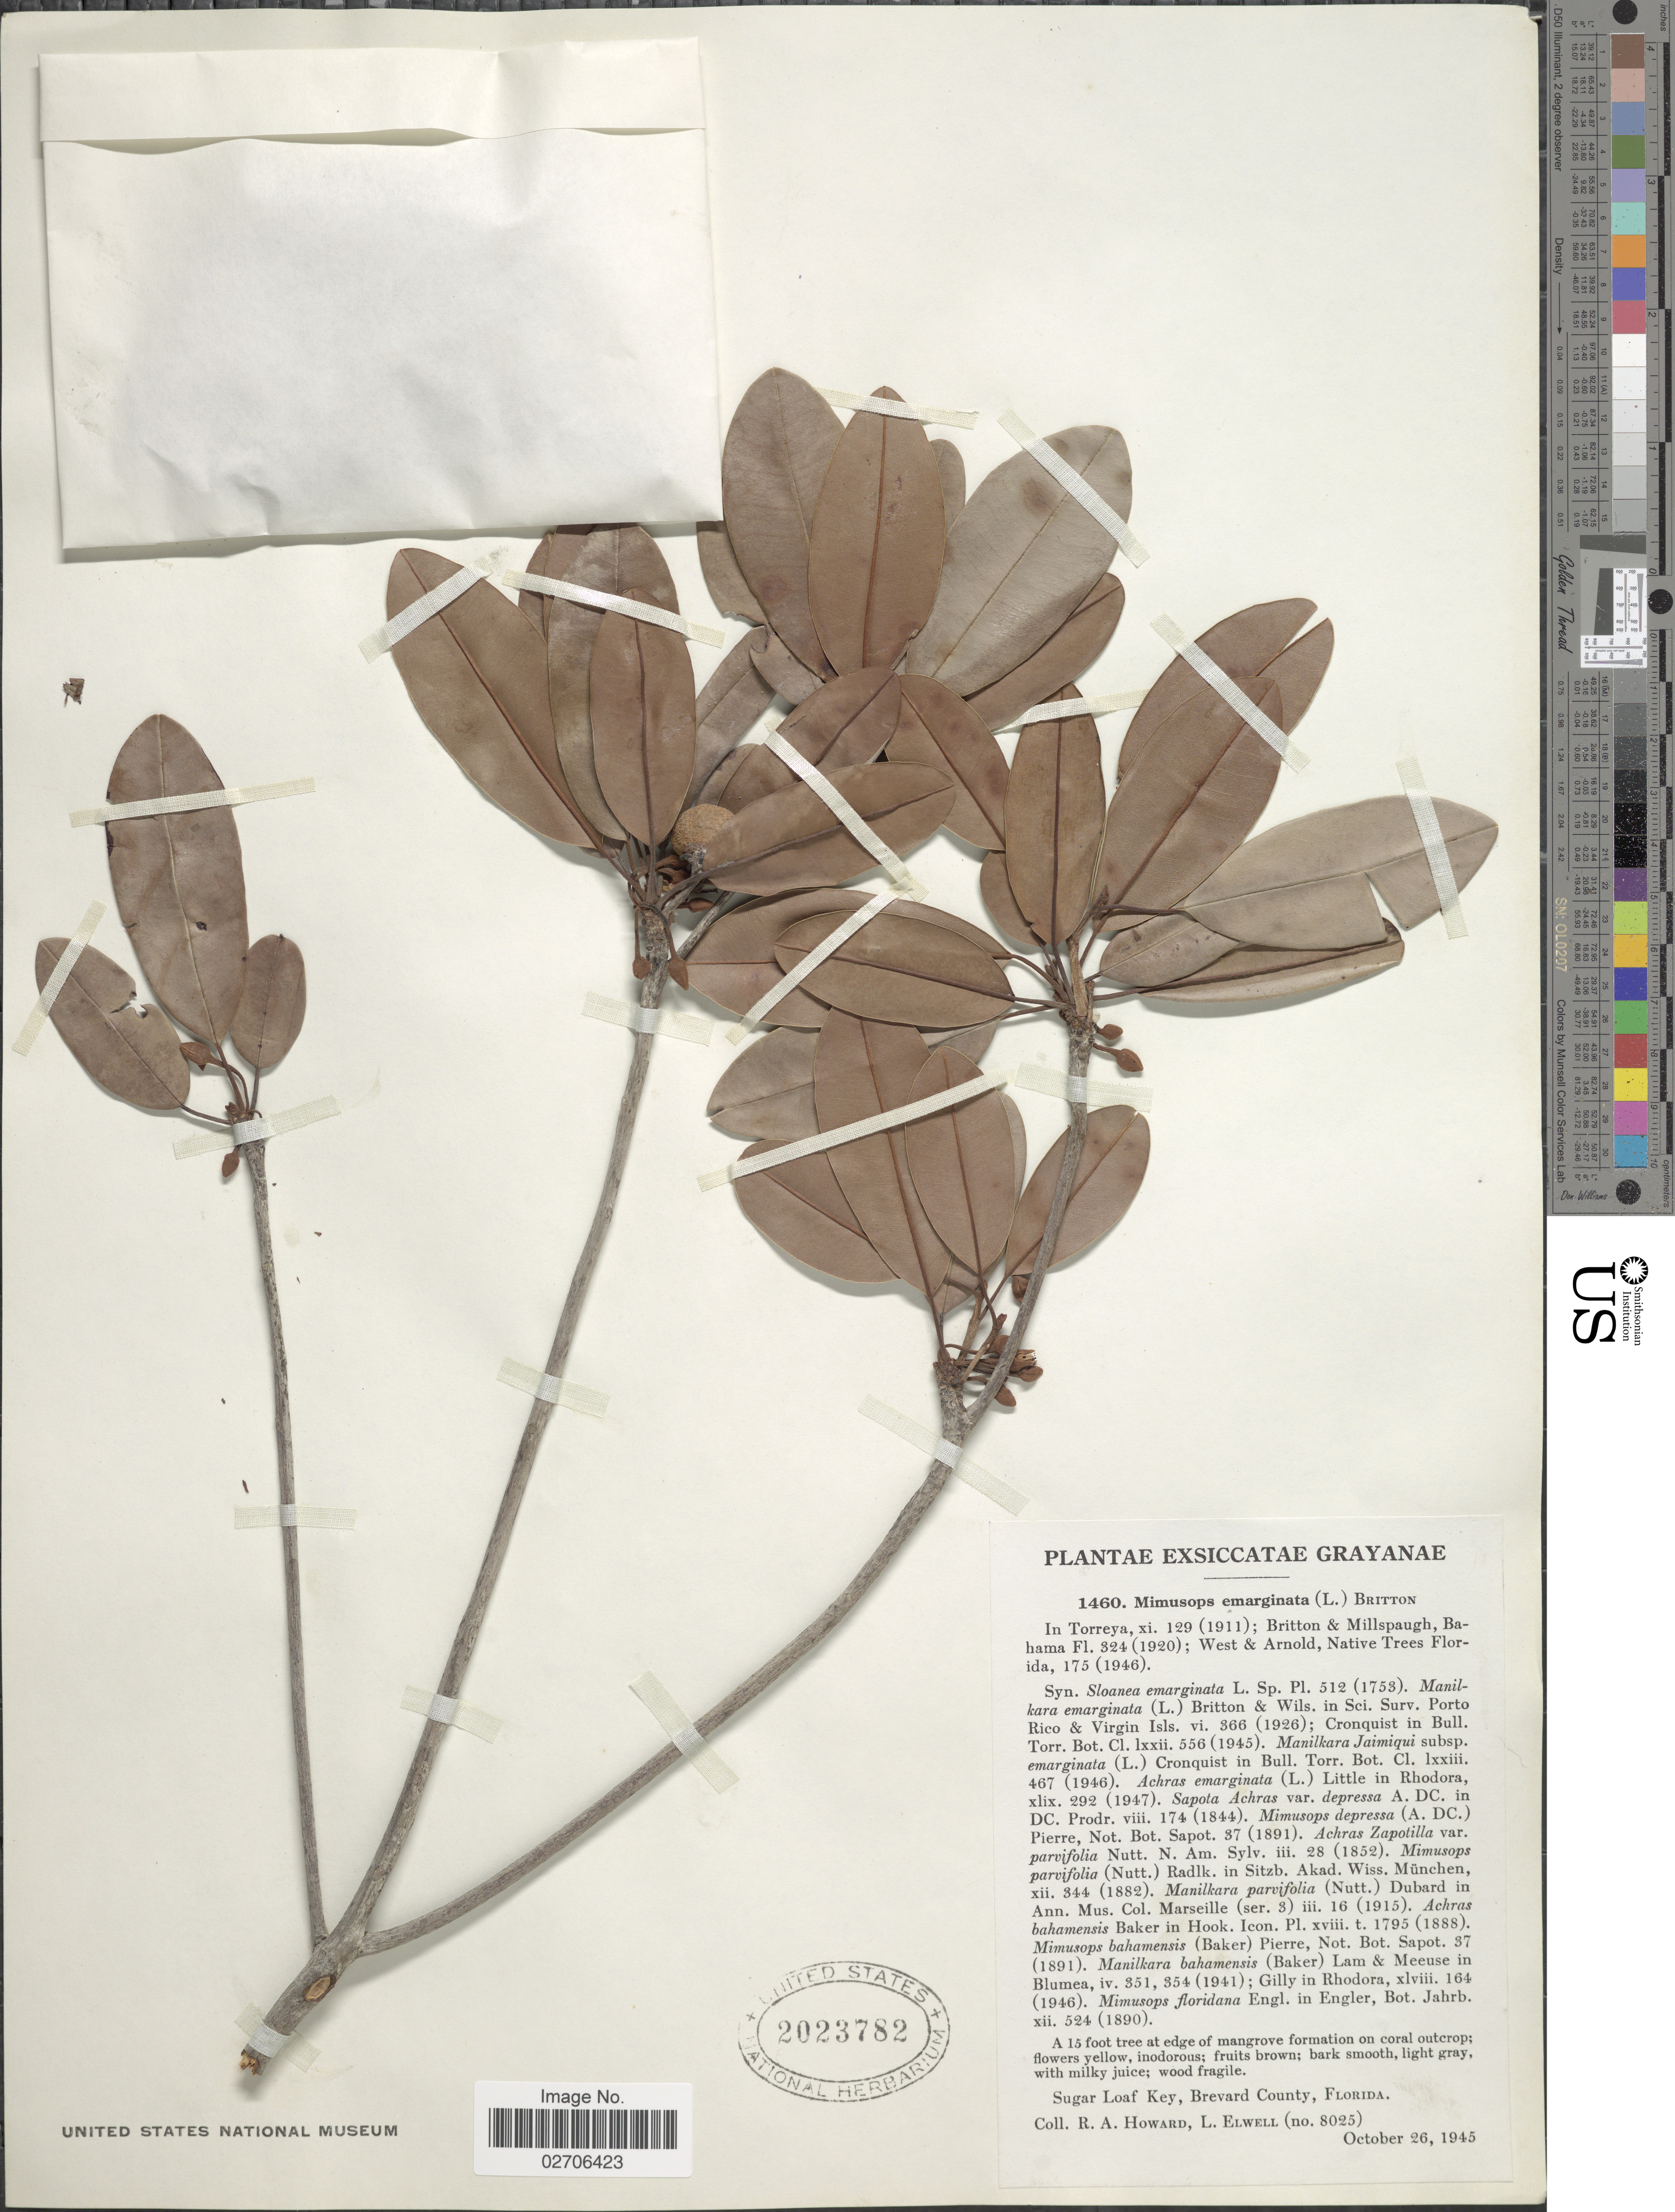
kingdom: Plantae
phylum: Tracheophyta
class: Magnoliopsida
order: Ericales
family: Sapotaceae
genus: Manilkara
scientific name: Manilkara emarginata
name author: (L.) Britton & P. Wilson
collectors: R. A. Howard & L. Elwell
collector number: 8025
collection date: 1945-10-26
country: United States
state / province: Florida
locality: Sugar Loaf Key, Brevard County, Florida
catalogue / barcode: US 2023782